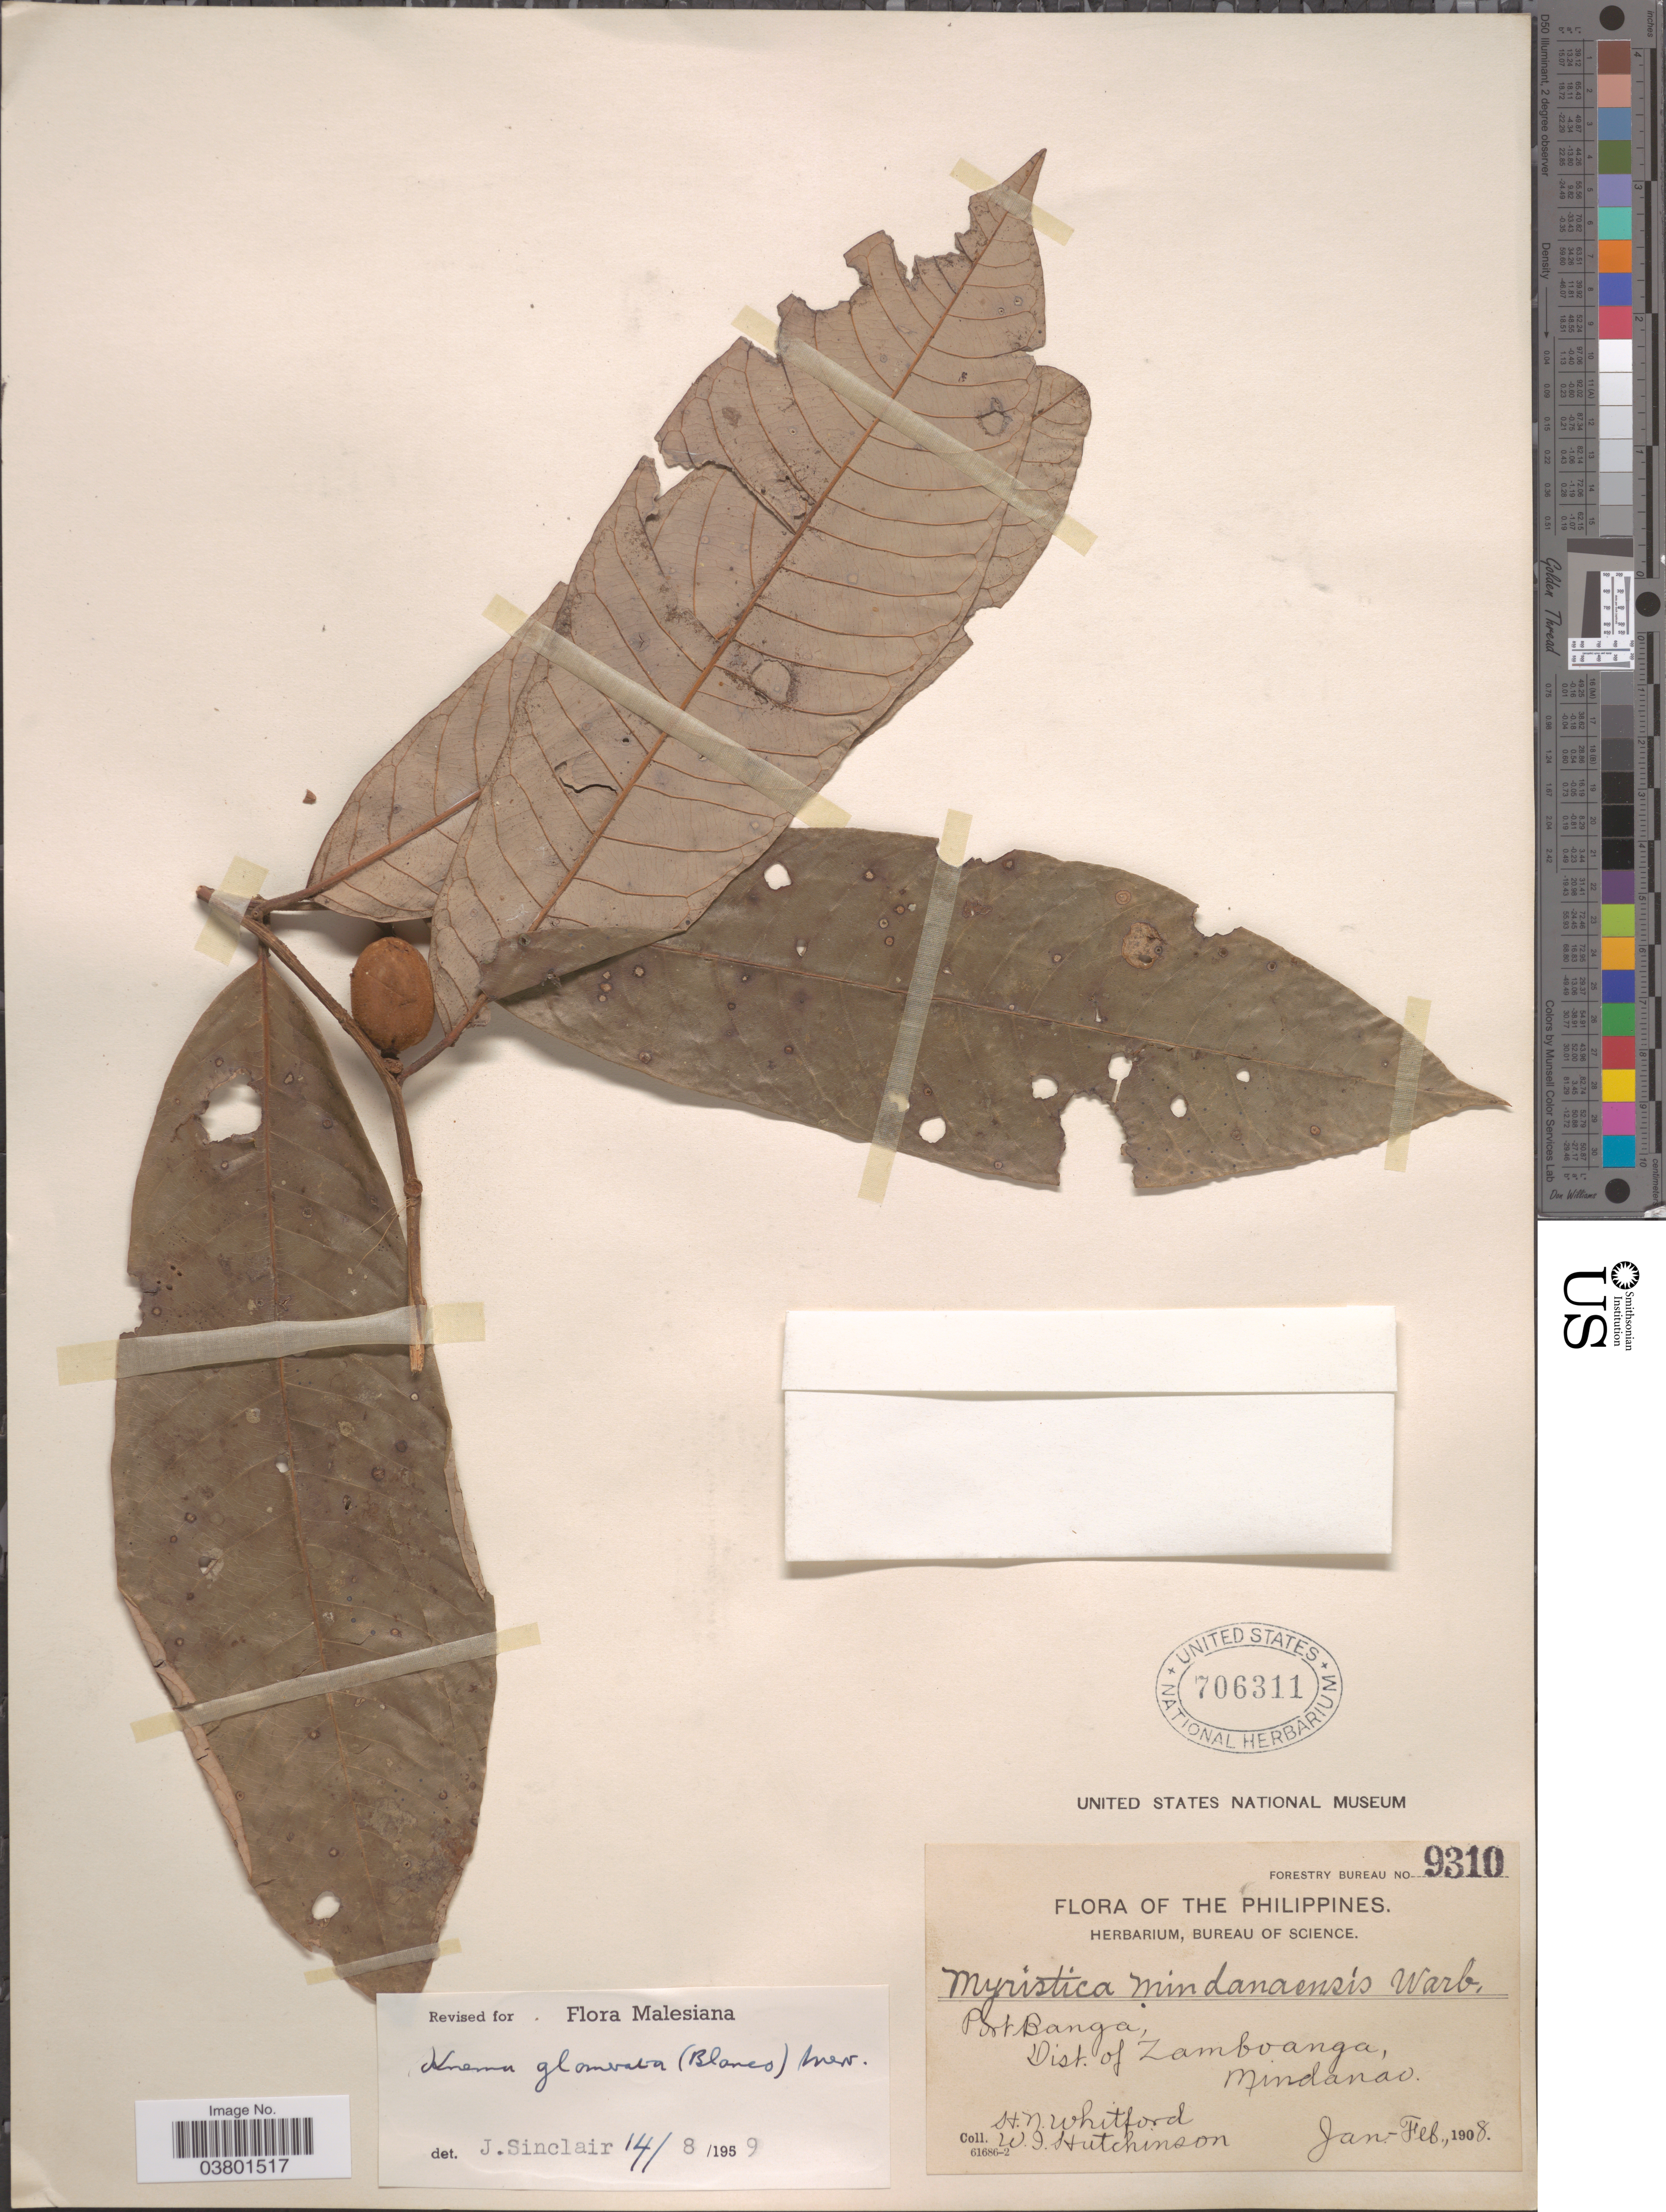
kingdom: Plantae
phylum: Tracheophyta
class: Magnoliopsida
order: Magnoliales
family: Myristicaceae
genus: Knema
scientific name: Knema glomerata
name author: (Blanco) Merr.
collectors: H. N. Whitford & W. I. Hutchinson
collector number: Forestry Bureau 9310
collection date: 1908-01/1908-02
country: Philippines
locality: Port Banga, Dist. of Zamboanga, Mindanao.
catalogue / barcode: US 706311